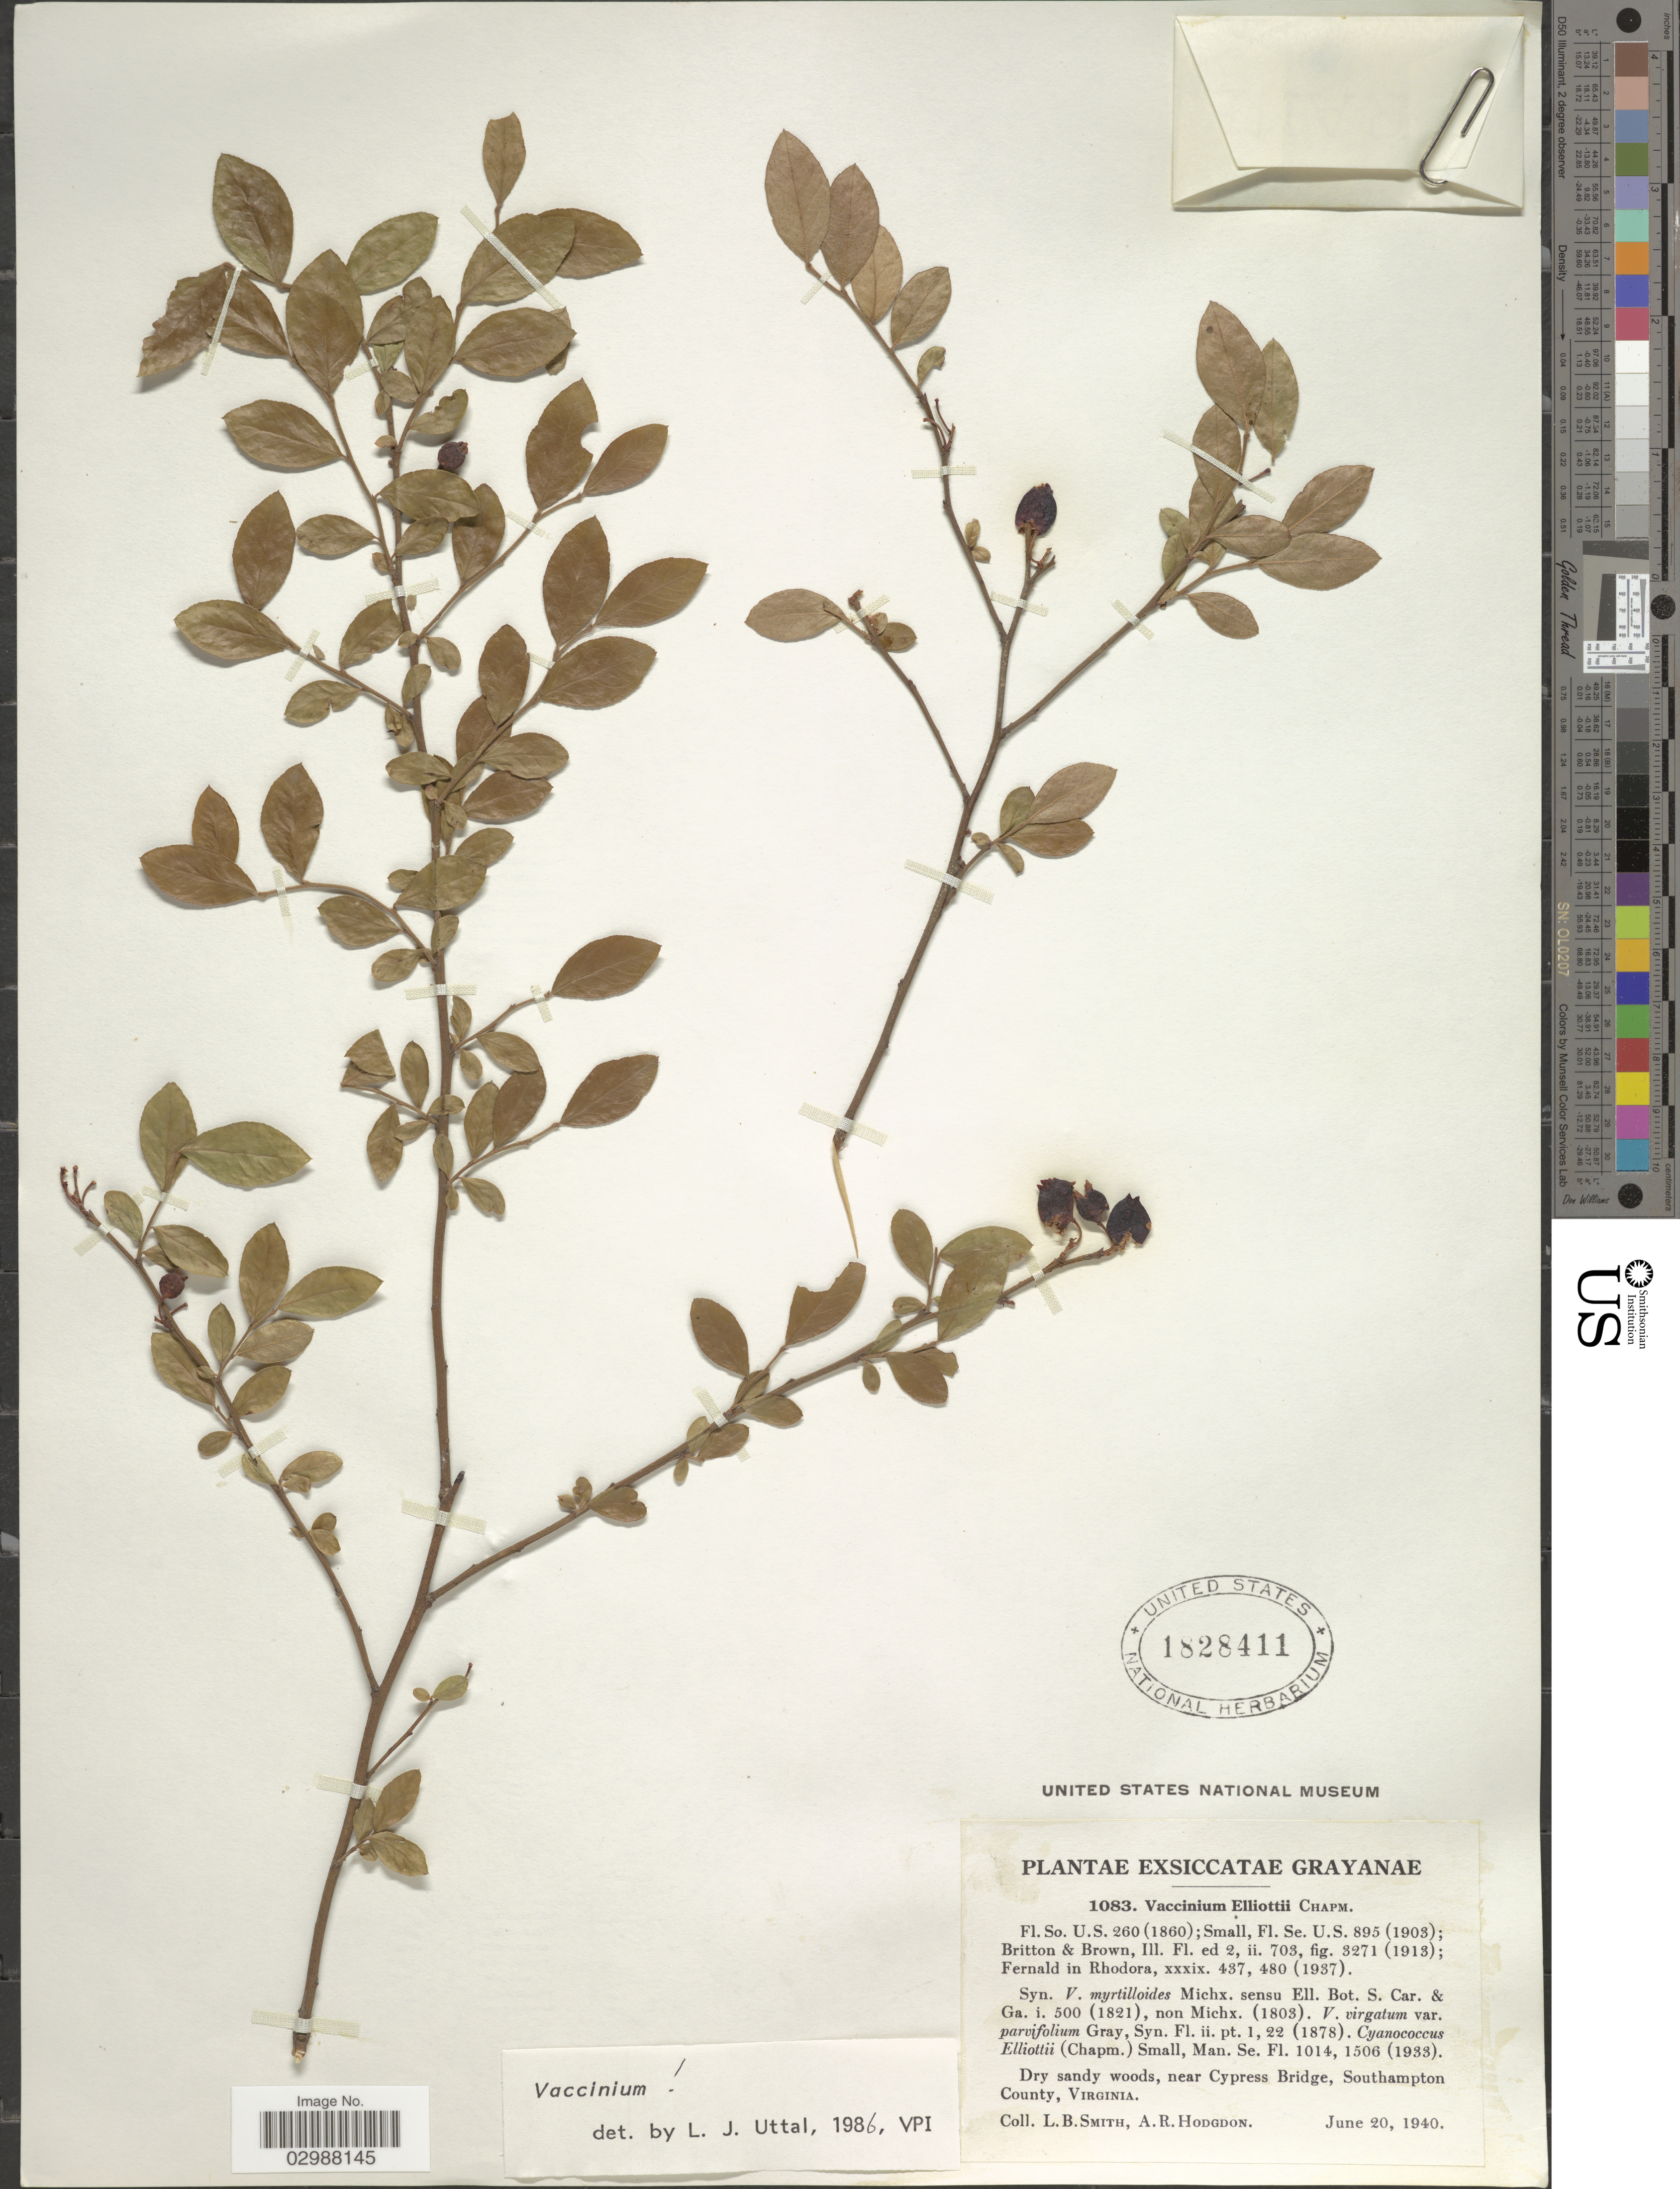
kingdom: Plantae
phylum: Tracheophyta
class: Magnoliopsida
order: Ericales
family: Ericaceae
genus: Vaccinium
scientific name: Vaccinium elliottii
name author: Chapm.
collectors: L. Smith & A. R. Hodgdon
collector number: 1083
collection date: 1940-06-20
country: United States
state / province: Virginia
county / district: Southampton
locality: Dry sandy woods, near Cypress Bridge,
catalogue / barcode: US 1828411